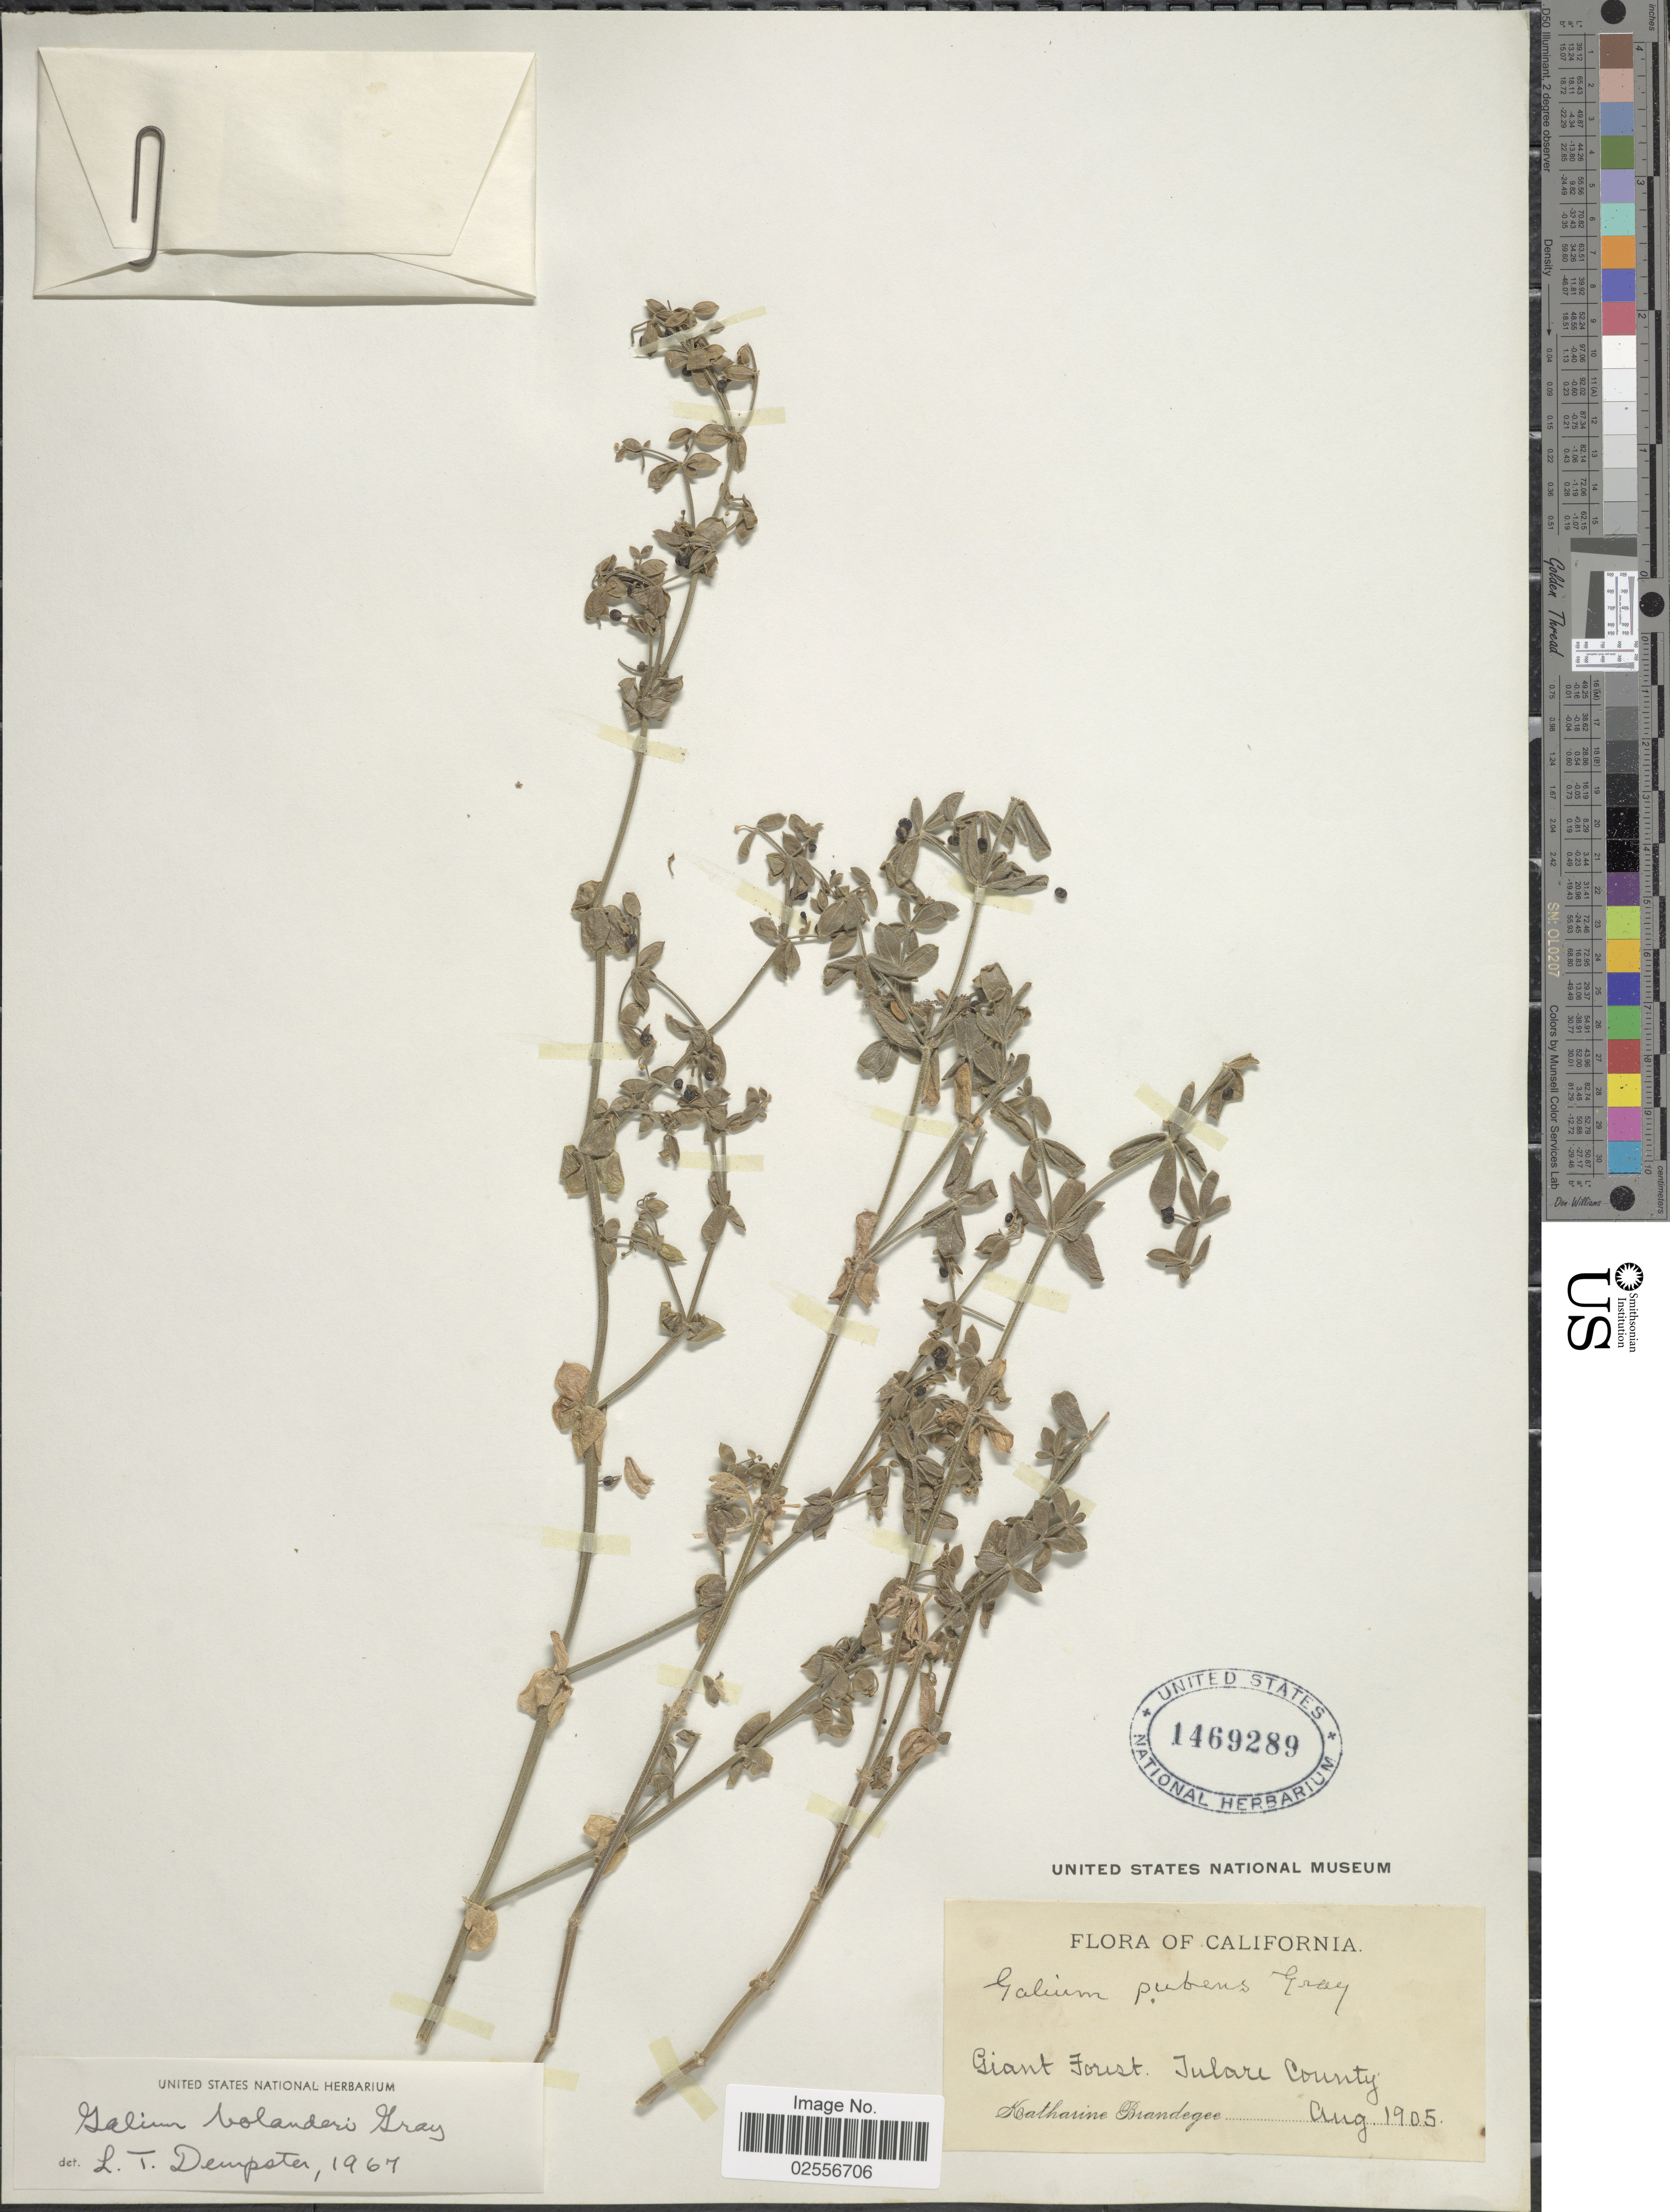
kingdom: Plantae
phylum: Tracheophyta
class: Magnoliopsida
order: Gentianales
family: Rubiaceae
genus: Galium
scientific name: Galium bolanderi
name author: A. Gray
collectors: M. K. Brandegee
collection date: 1905-08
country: United States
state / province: California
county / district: Tulare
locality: Giant Forest. Tulare County.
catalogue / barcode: US 1469289